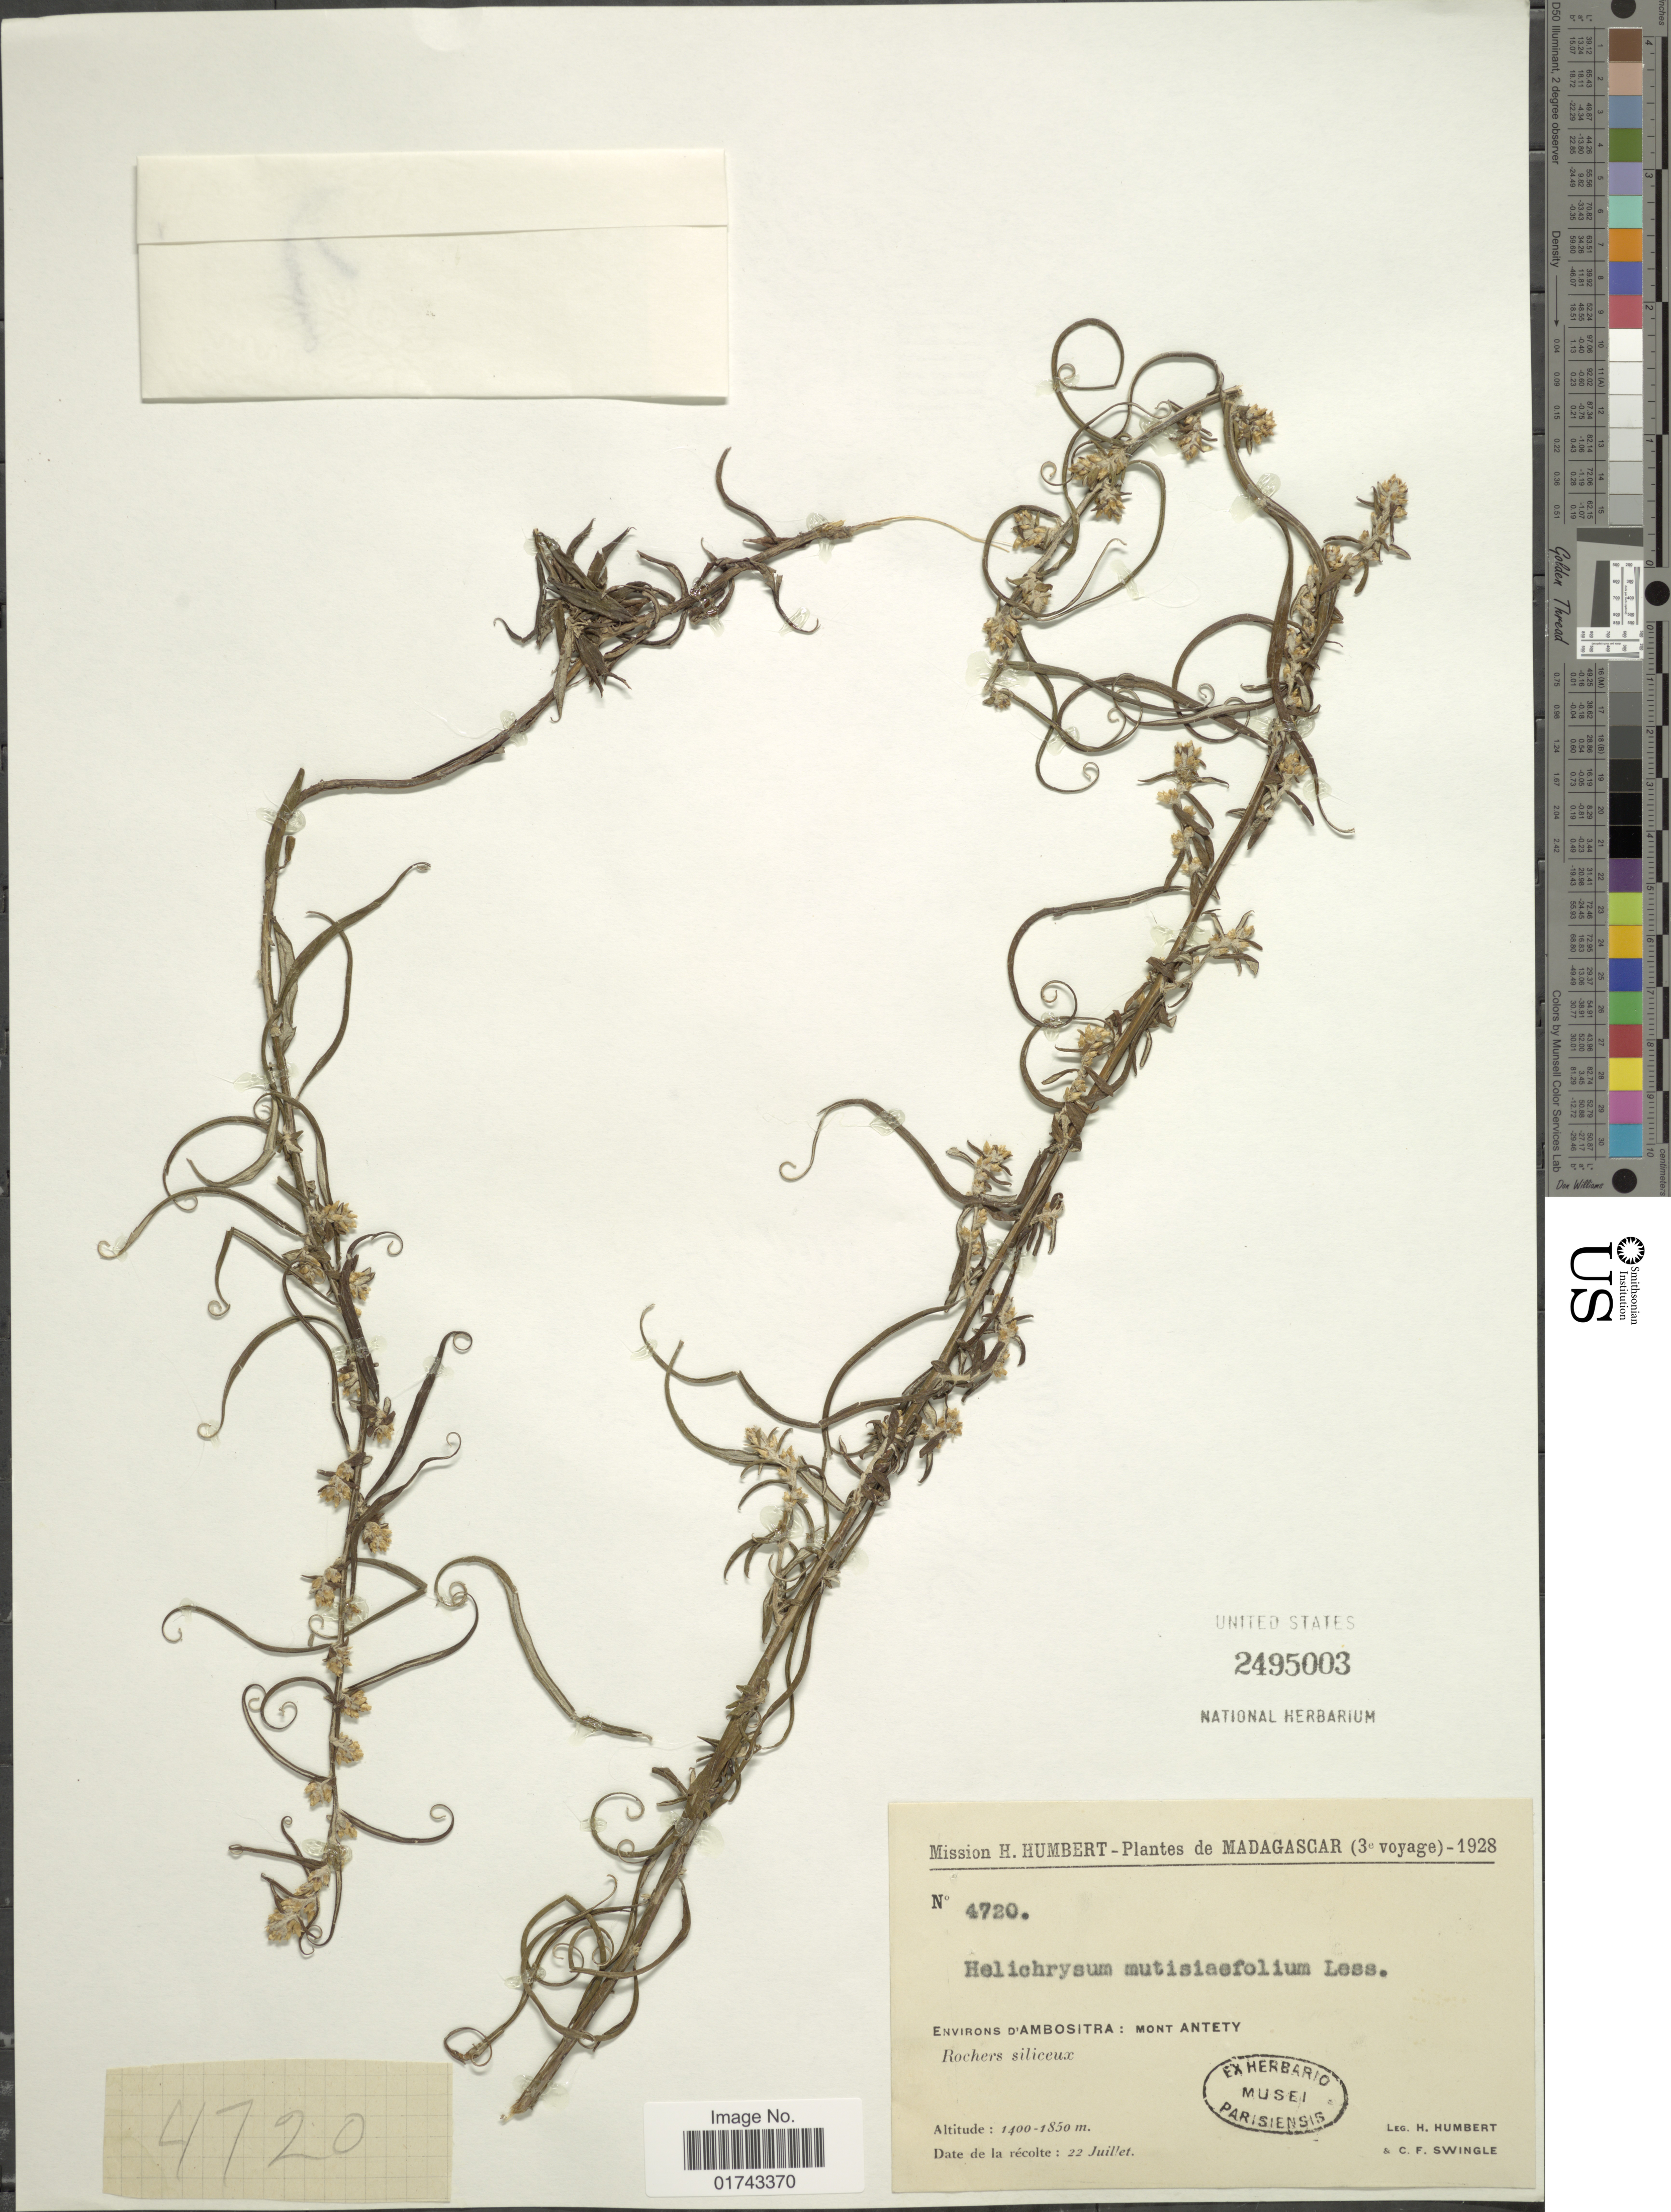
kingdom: Plantae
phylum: Tracheophyta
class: Magnoliopsida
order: Asterales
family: Asteraceae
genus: Helichrysum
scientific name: Helichrysum mutisiaefolium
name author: Less.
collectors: H. Humbert & C. Swingle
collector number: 4720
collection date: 1928-07-22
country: Madagascar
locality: Environs d'Ambositra: Mont Antety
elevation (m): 1400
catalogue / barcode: US 2495003